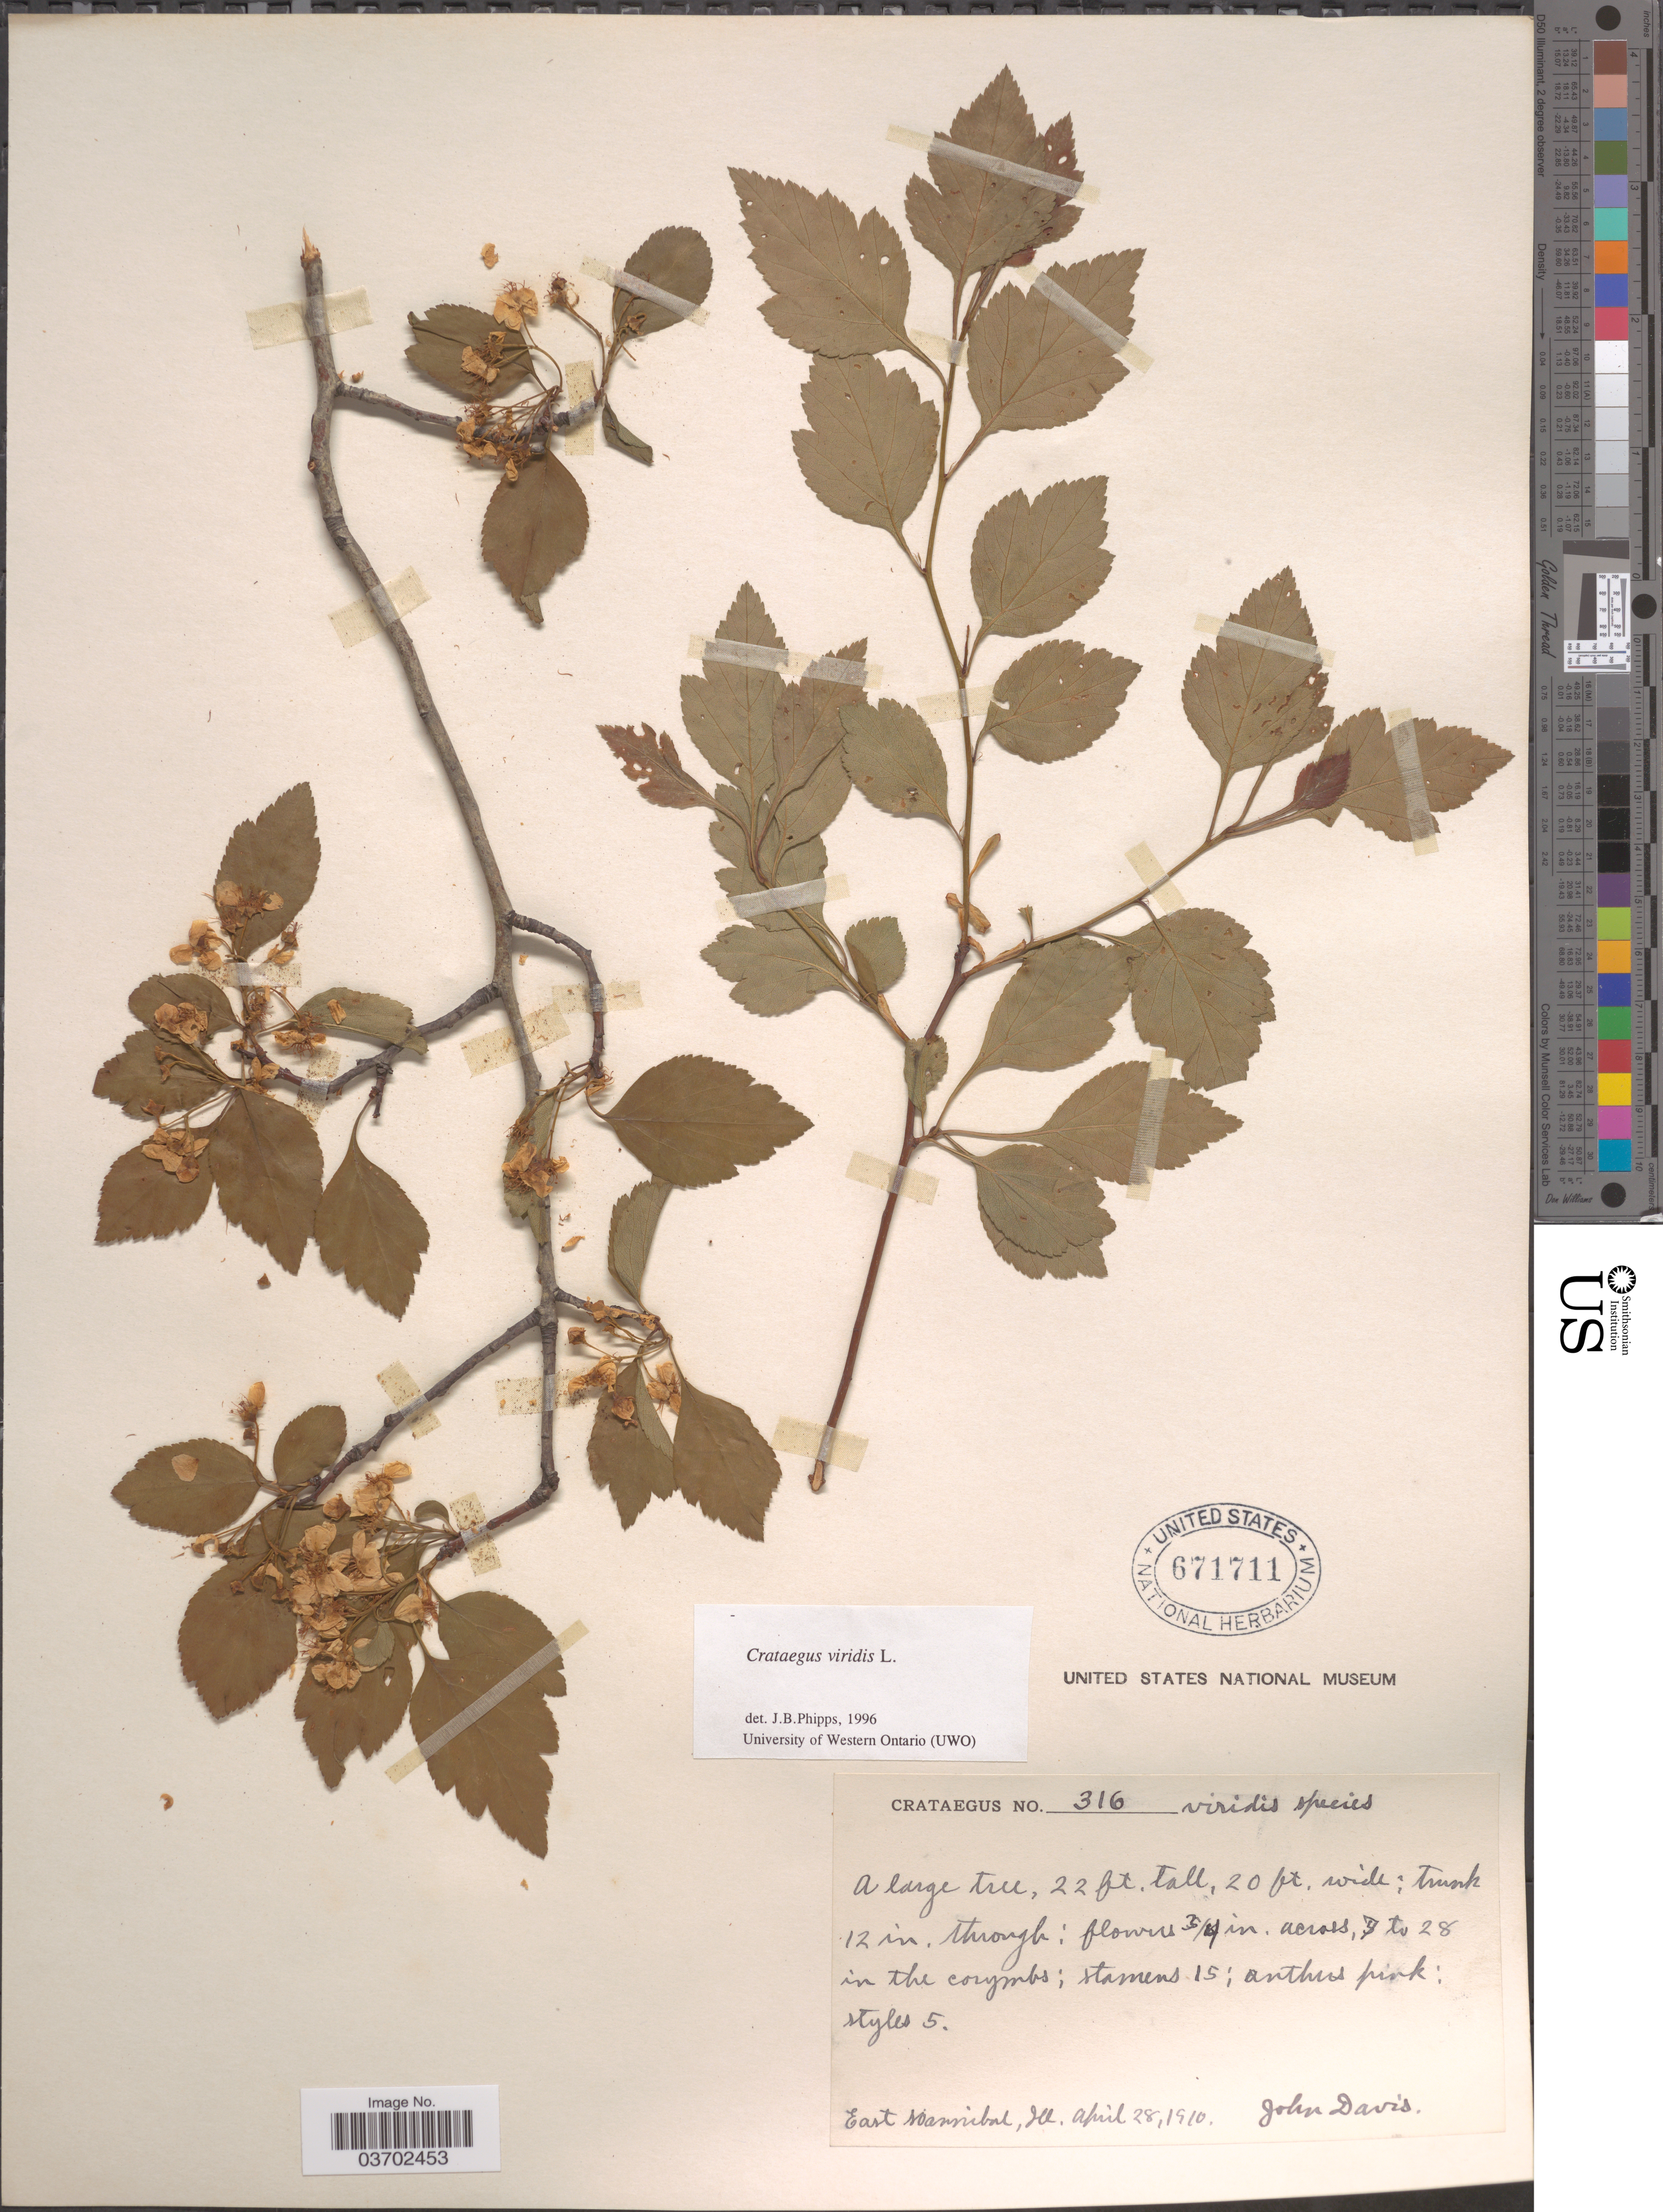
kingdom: Plantae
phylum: Tracheophyta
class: Magnoliopsida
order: Rosales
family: Rosaceae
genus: Crataegus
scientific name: Crataegus viridis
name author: L.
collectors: J. Davis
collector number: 316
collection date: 1910-04-28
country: United States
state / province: Illinois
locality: East Hannibal.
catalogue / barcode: US 671711